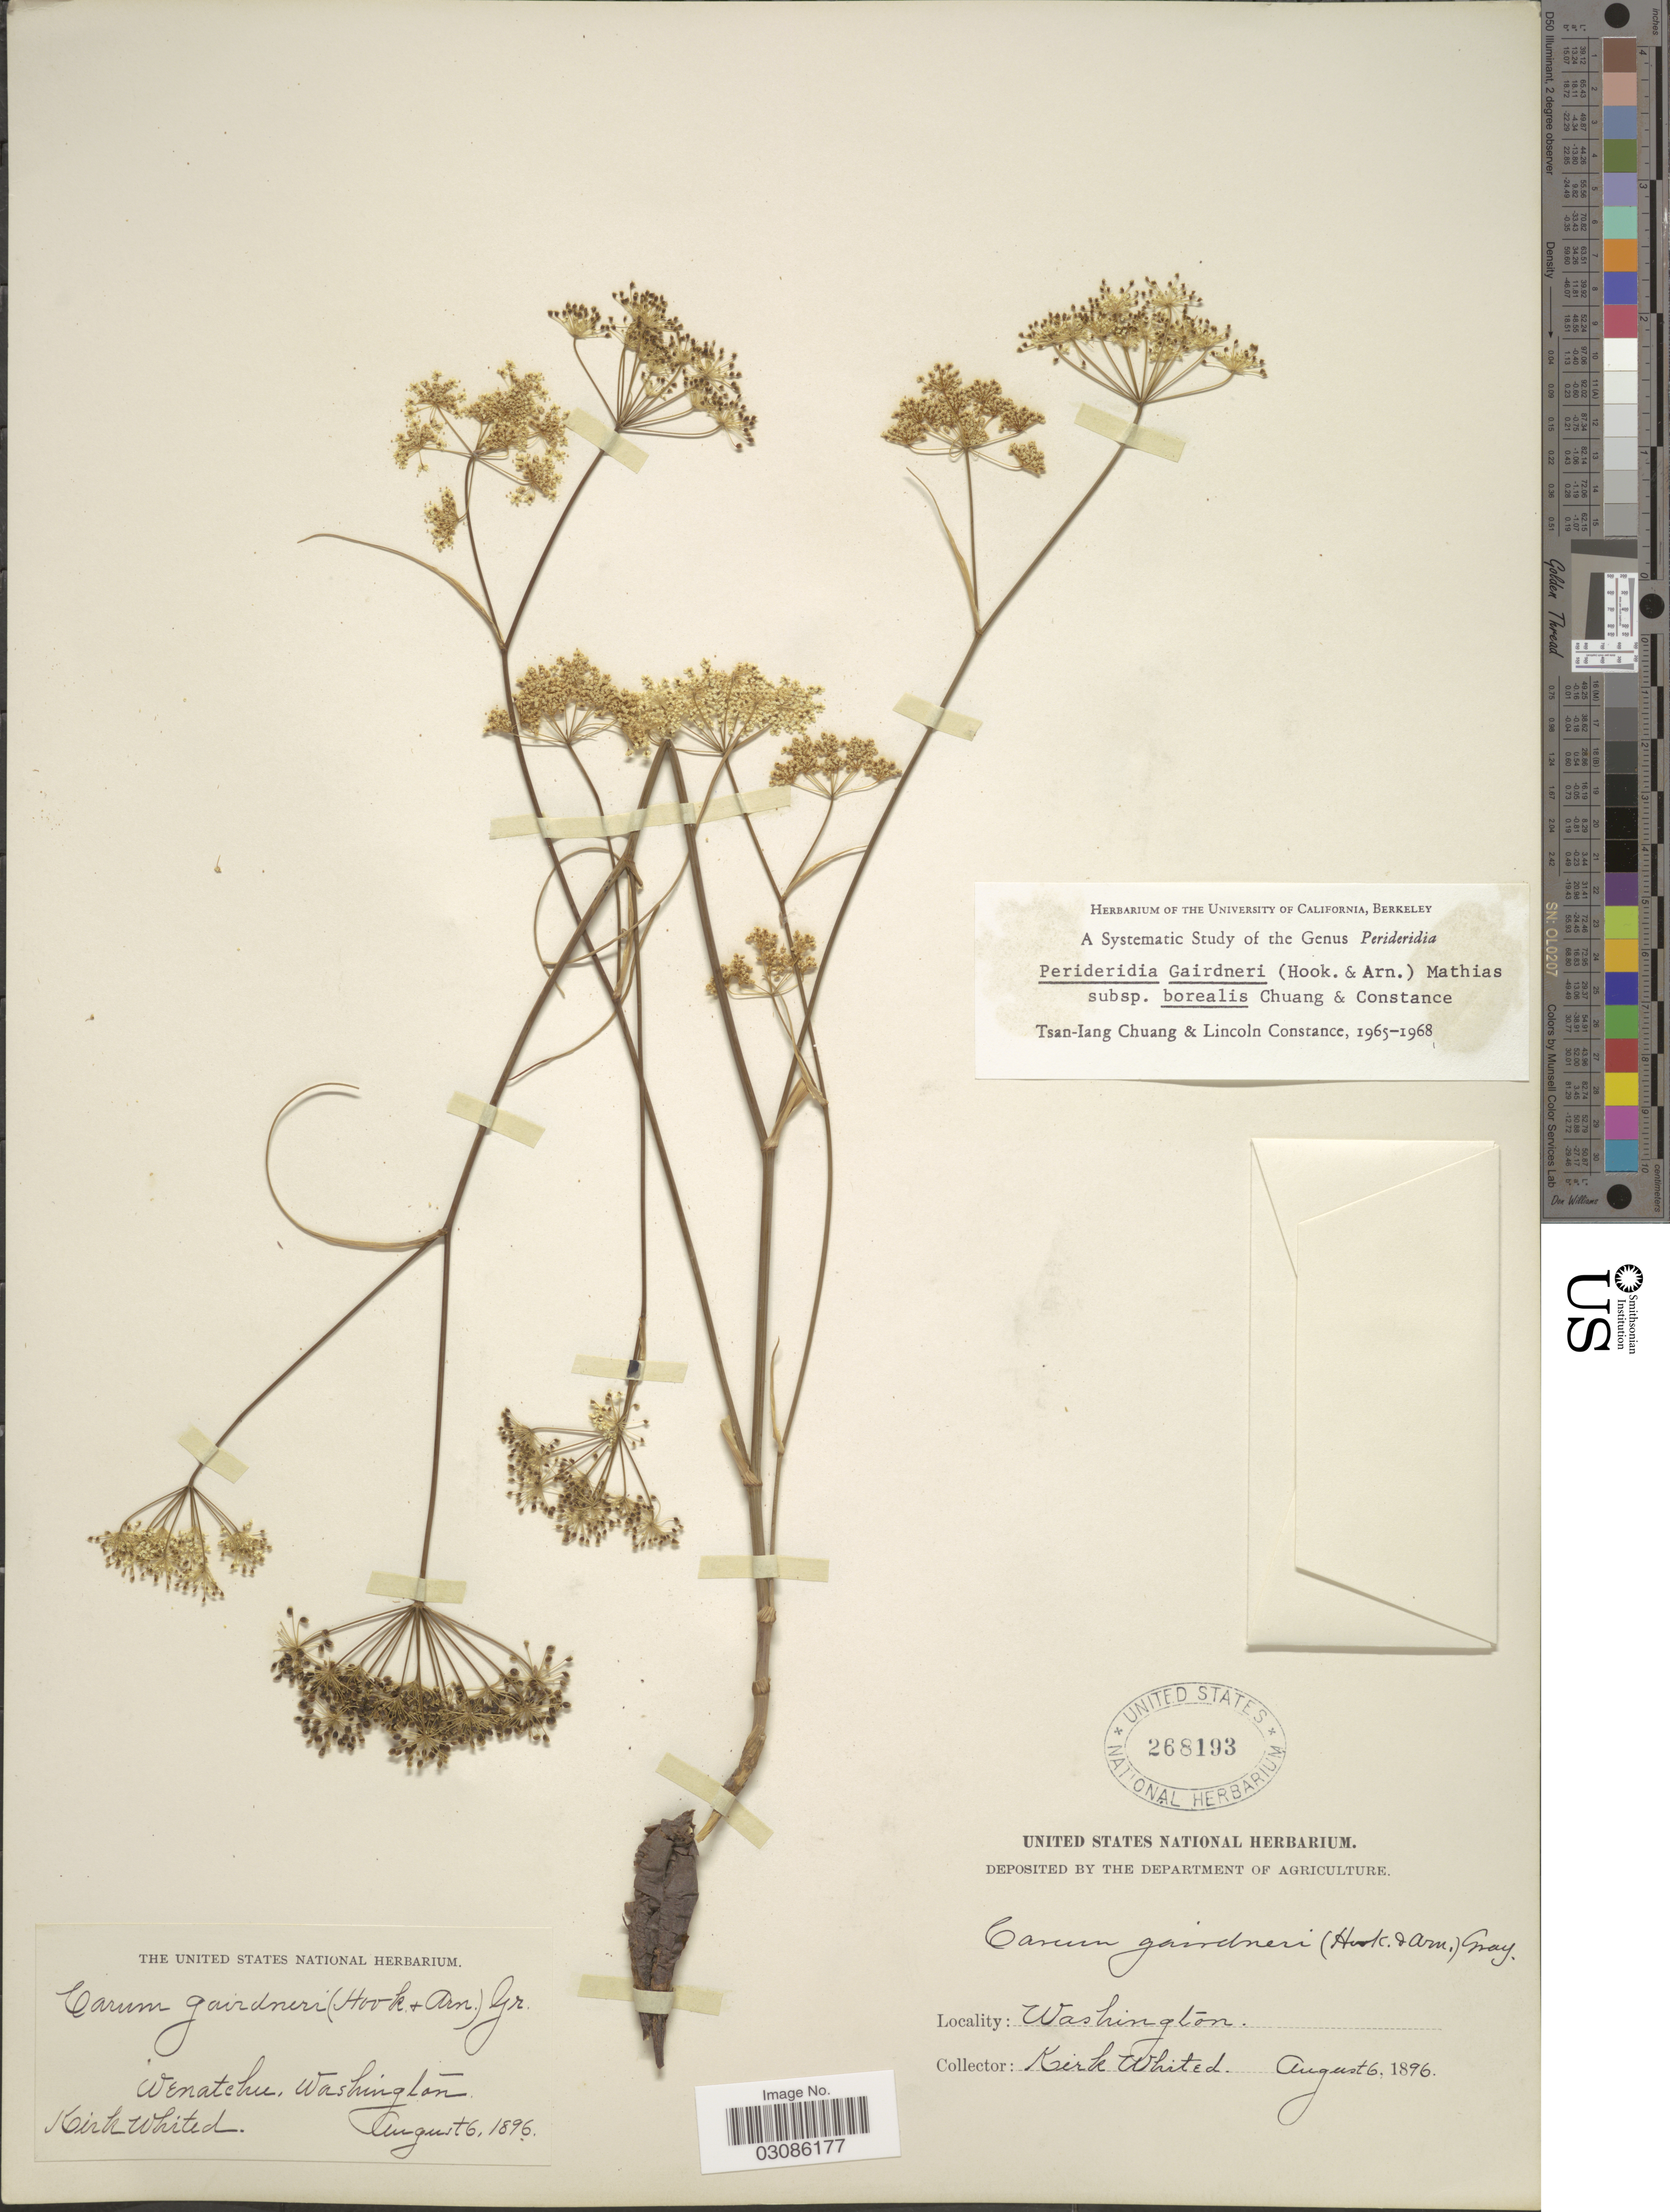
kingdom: Plantae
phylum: Tracheophyta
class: Magnoliopsida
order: Apiales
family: Apiaceae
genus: Perideridia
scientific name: Perideridia gairdneri subsp. borealis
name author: T.I. Chuang & Constance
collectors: K. Whited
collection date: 1896-08-06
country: United States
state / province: Washington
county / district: Chelan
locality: Wenatchee.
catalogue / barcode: US 268193